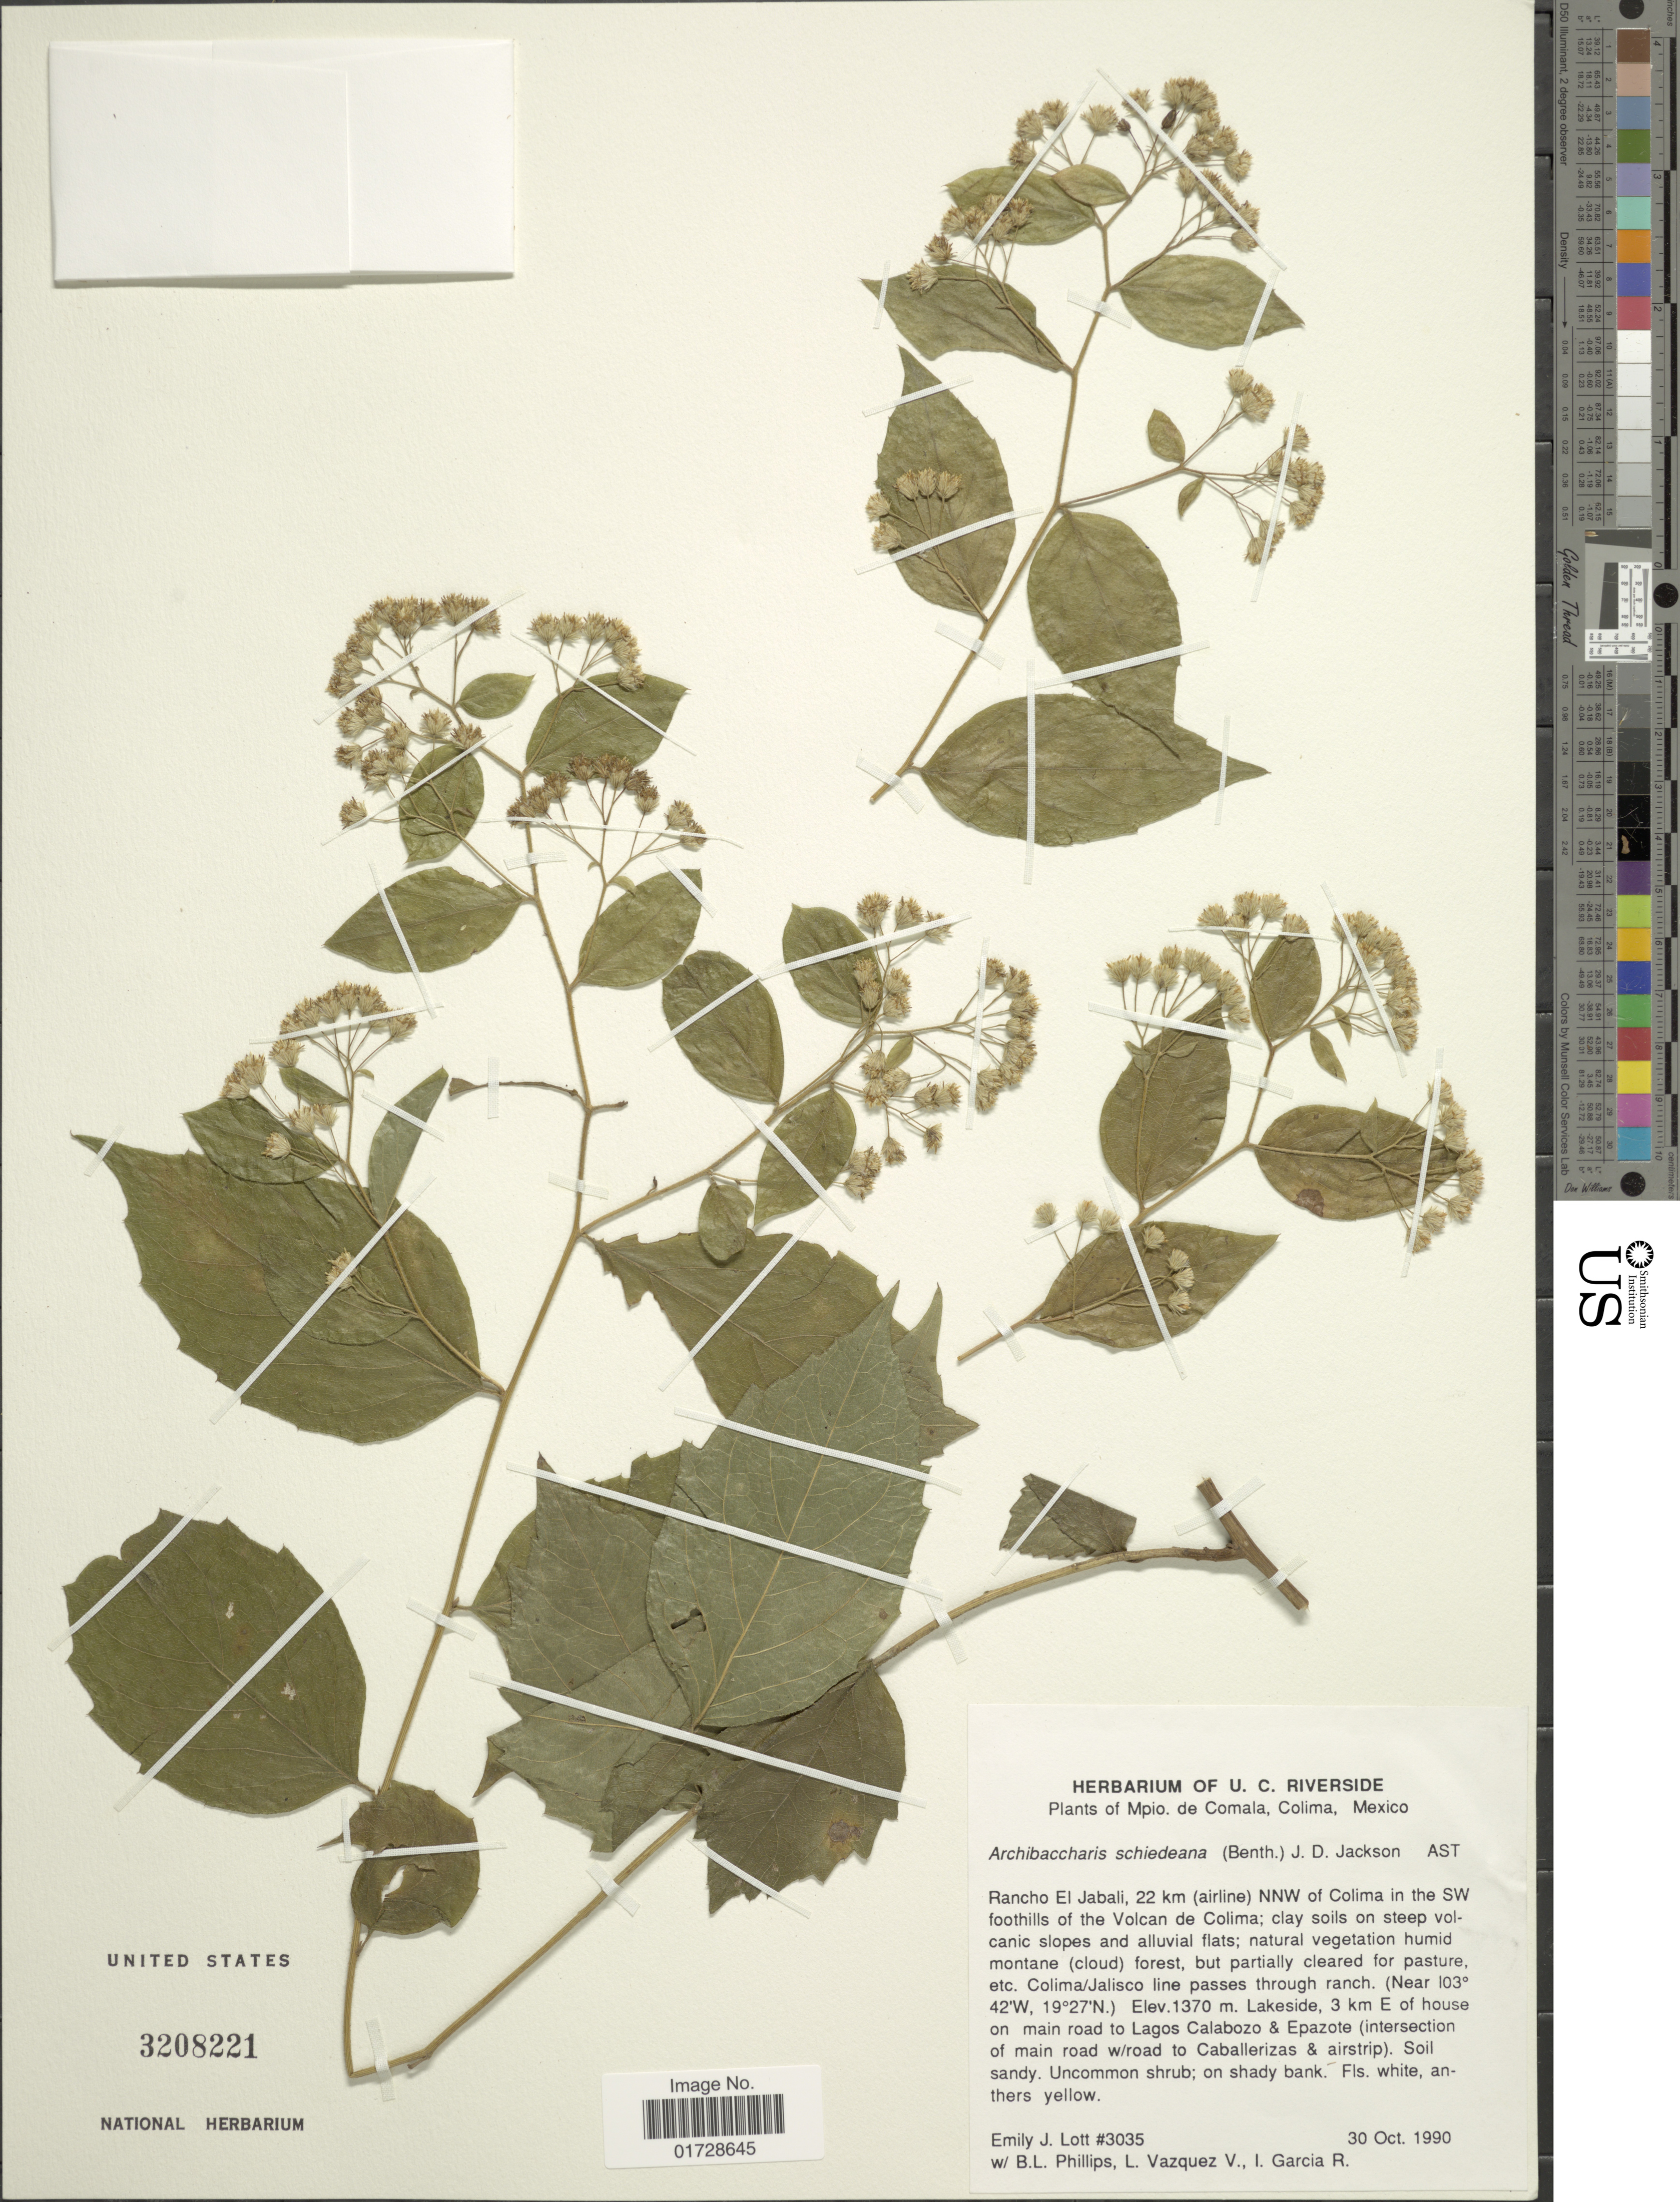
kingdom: Plantae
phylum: Tracheophyta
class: Magnoliopsida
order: Asterales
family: Asteraceae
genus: Archibaccharis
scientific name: Archibaccharis schiedeana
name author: (Benth.) J.D. Jacks.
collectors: E. J. Lott, B. L. Phillips, L. Vazquez V. & I. Garcia R.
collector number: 3035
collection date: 1990-10-30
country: Mexico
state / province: Colima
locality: Mpio. de Comala, Rancho El Jabali, 22 km (airline) NNW of Colima in the SW foothills of the Volcan de Colima, Colima/Jalisco line passes through ranch, Lakeside, 3 km E of house on main road to Lagos Calabozo & Epazote (intersection of main road w/road to Caballerizas & airstrip)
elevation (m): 1370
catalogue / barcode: US 3208221